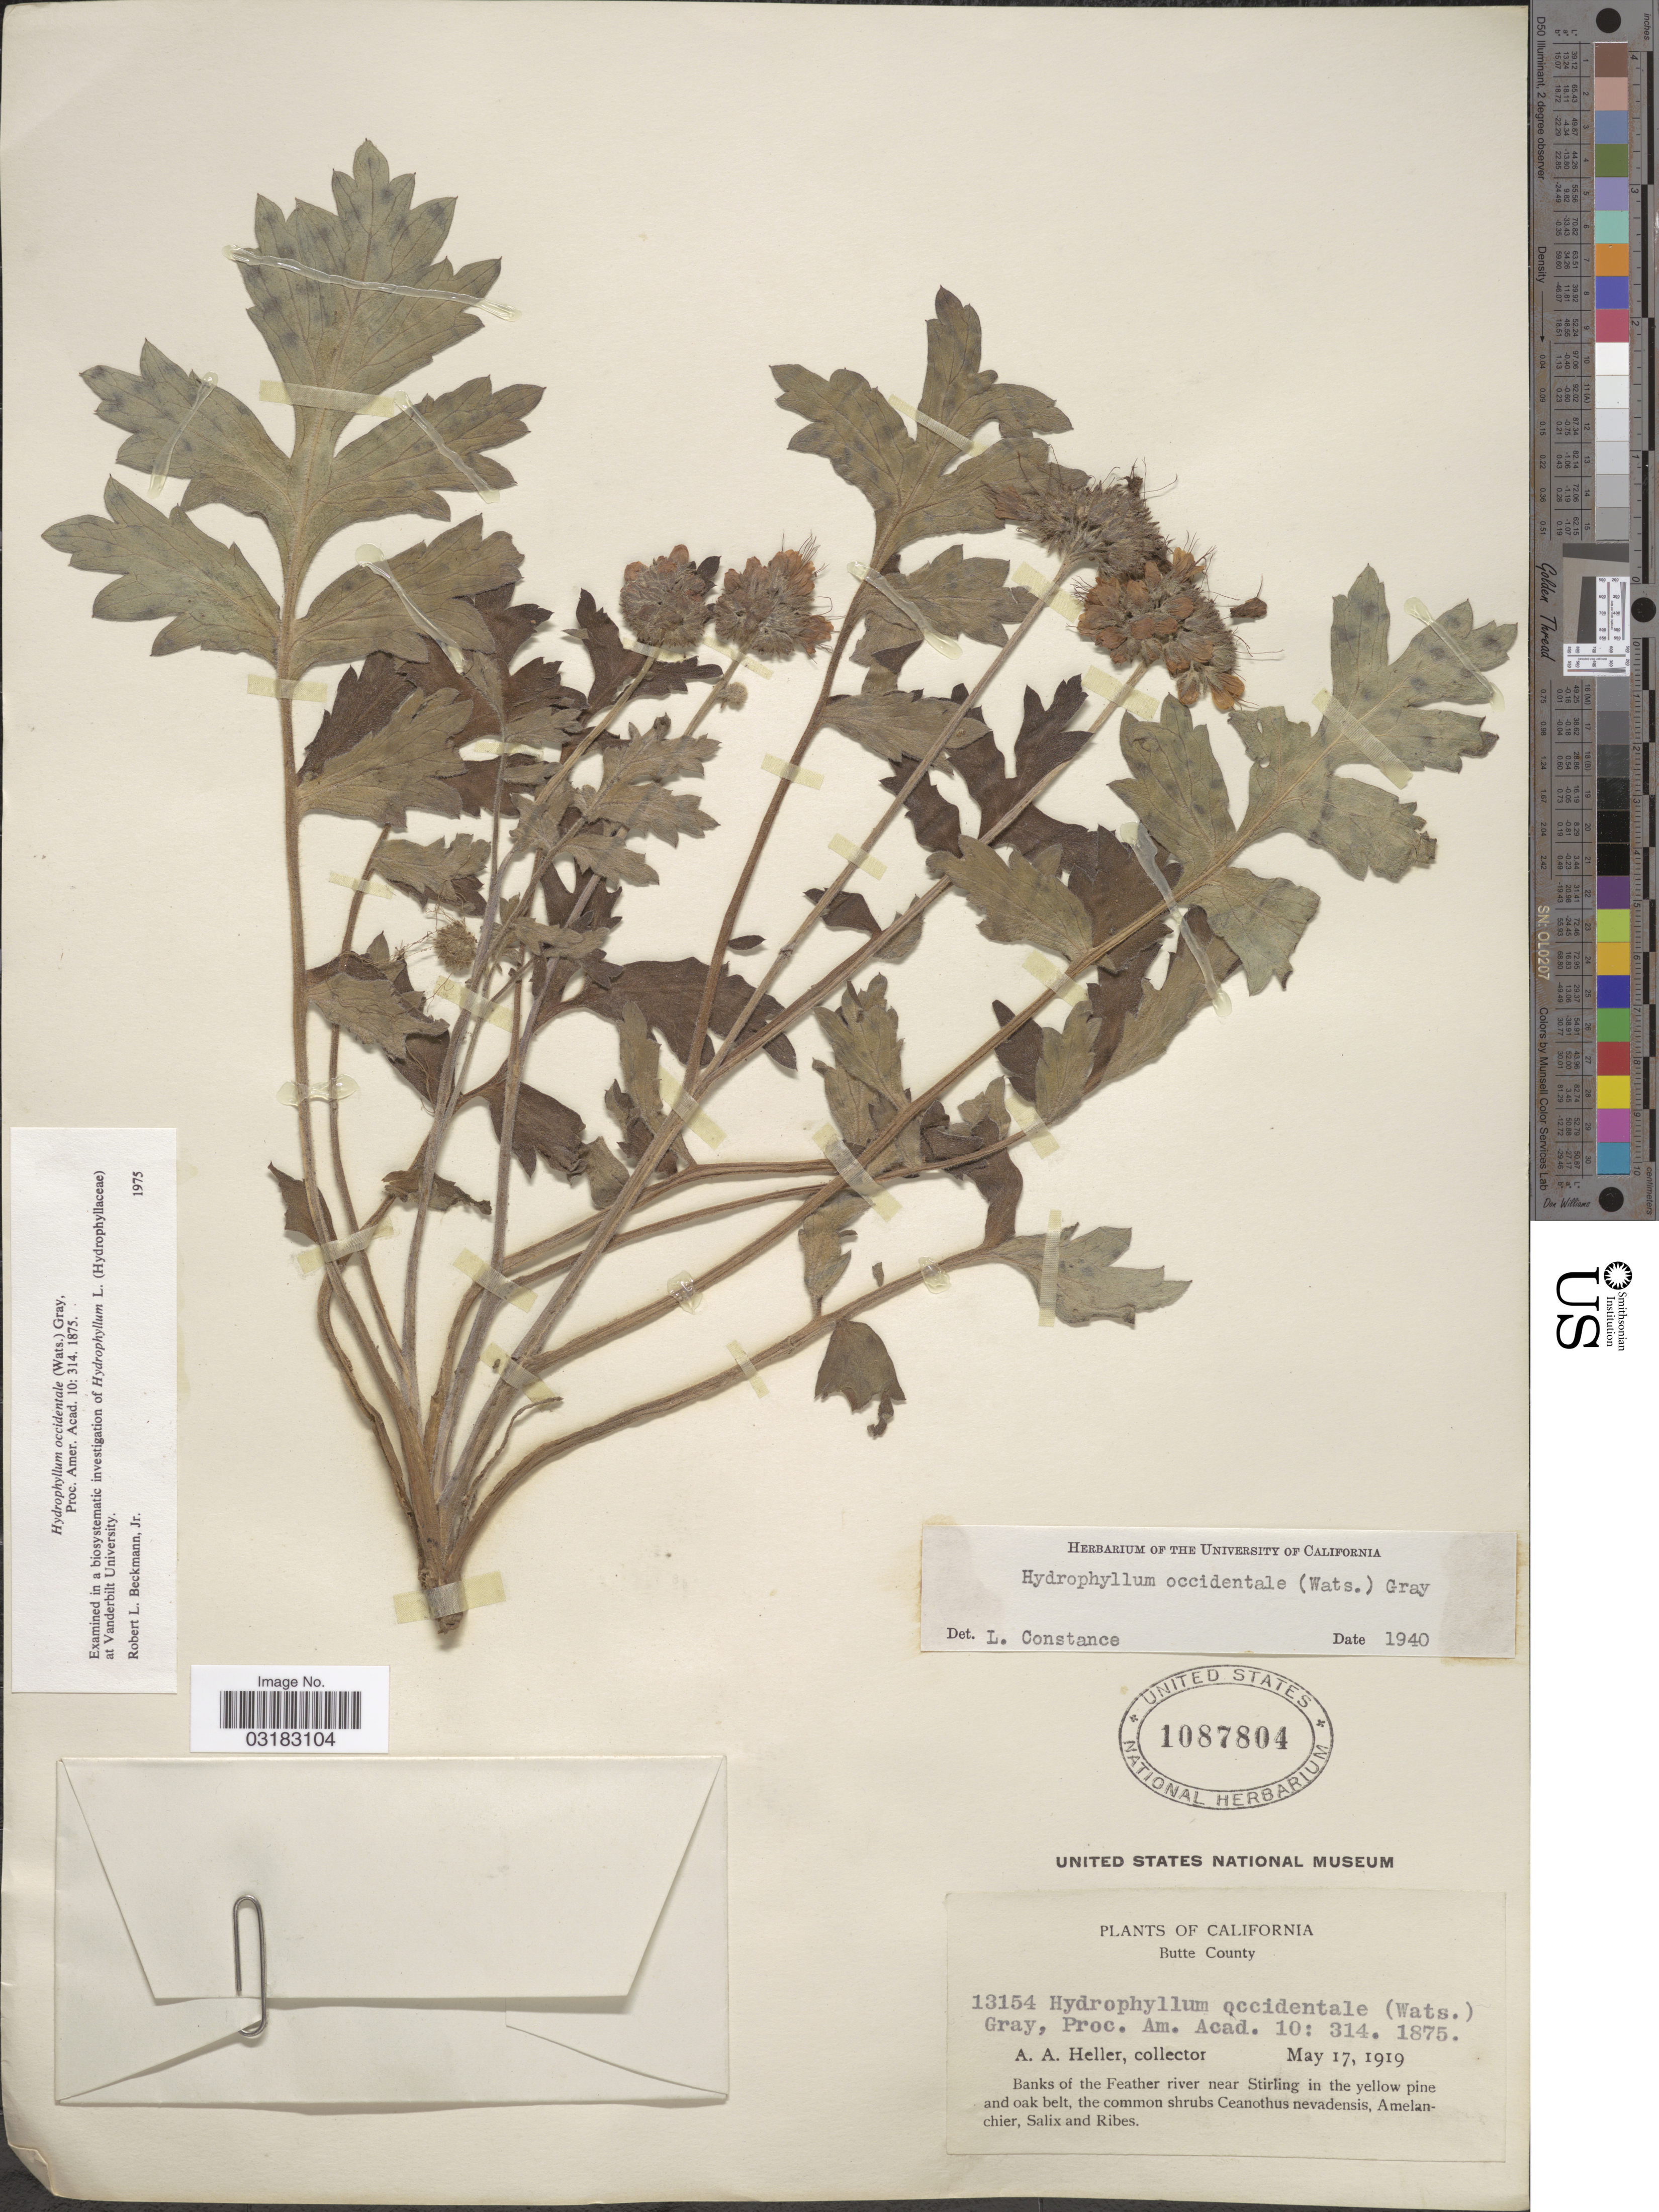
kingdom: Plantae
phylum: Tracheophyta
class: Magnoliopsida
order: Boraginales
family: Hydrophyllaceae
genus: Hydrophyllum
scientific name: Hydrophyllum occidentale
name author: (S. Watson) A. Gray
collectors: A. A. Heller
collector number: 13154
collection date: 1919-05-17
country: United States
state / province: California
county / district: Butte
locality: Butte County. Banks of the Feather river near Stirling in the yellow pine and oak belt.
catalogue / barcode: US 1087804